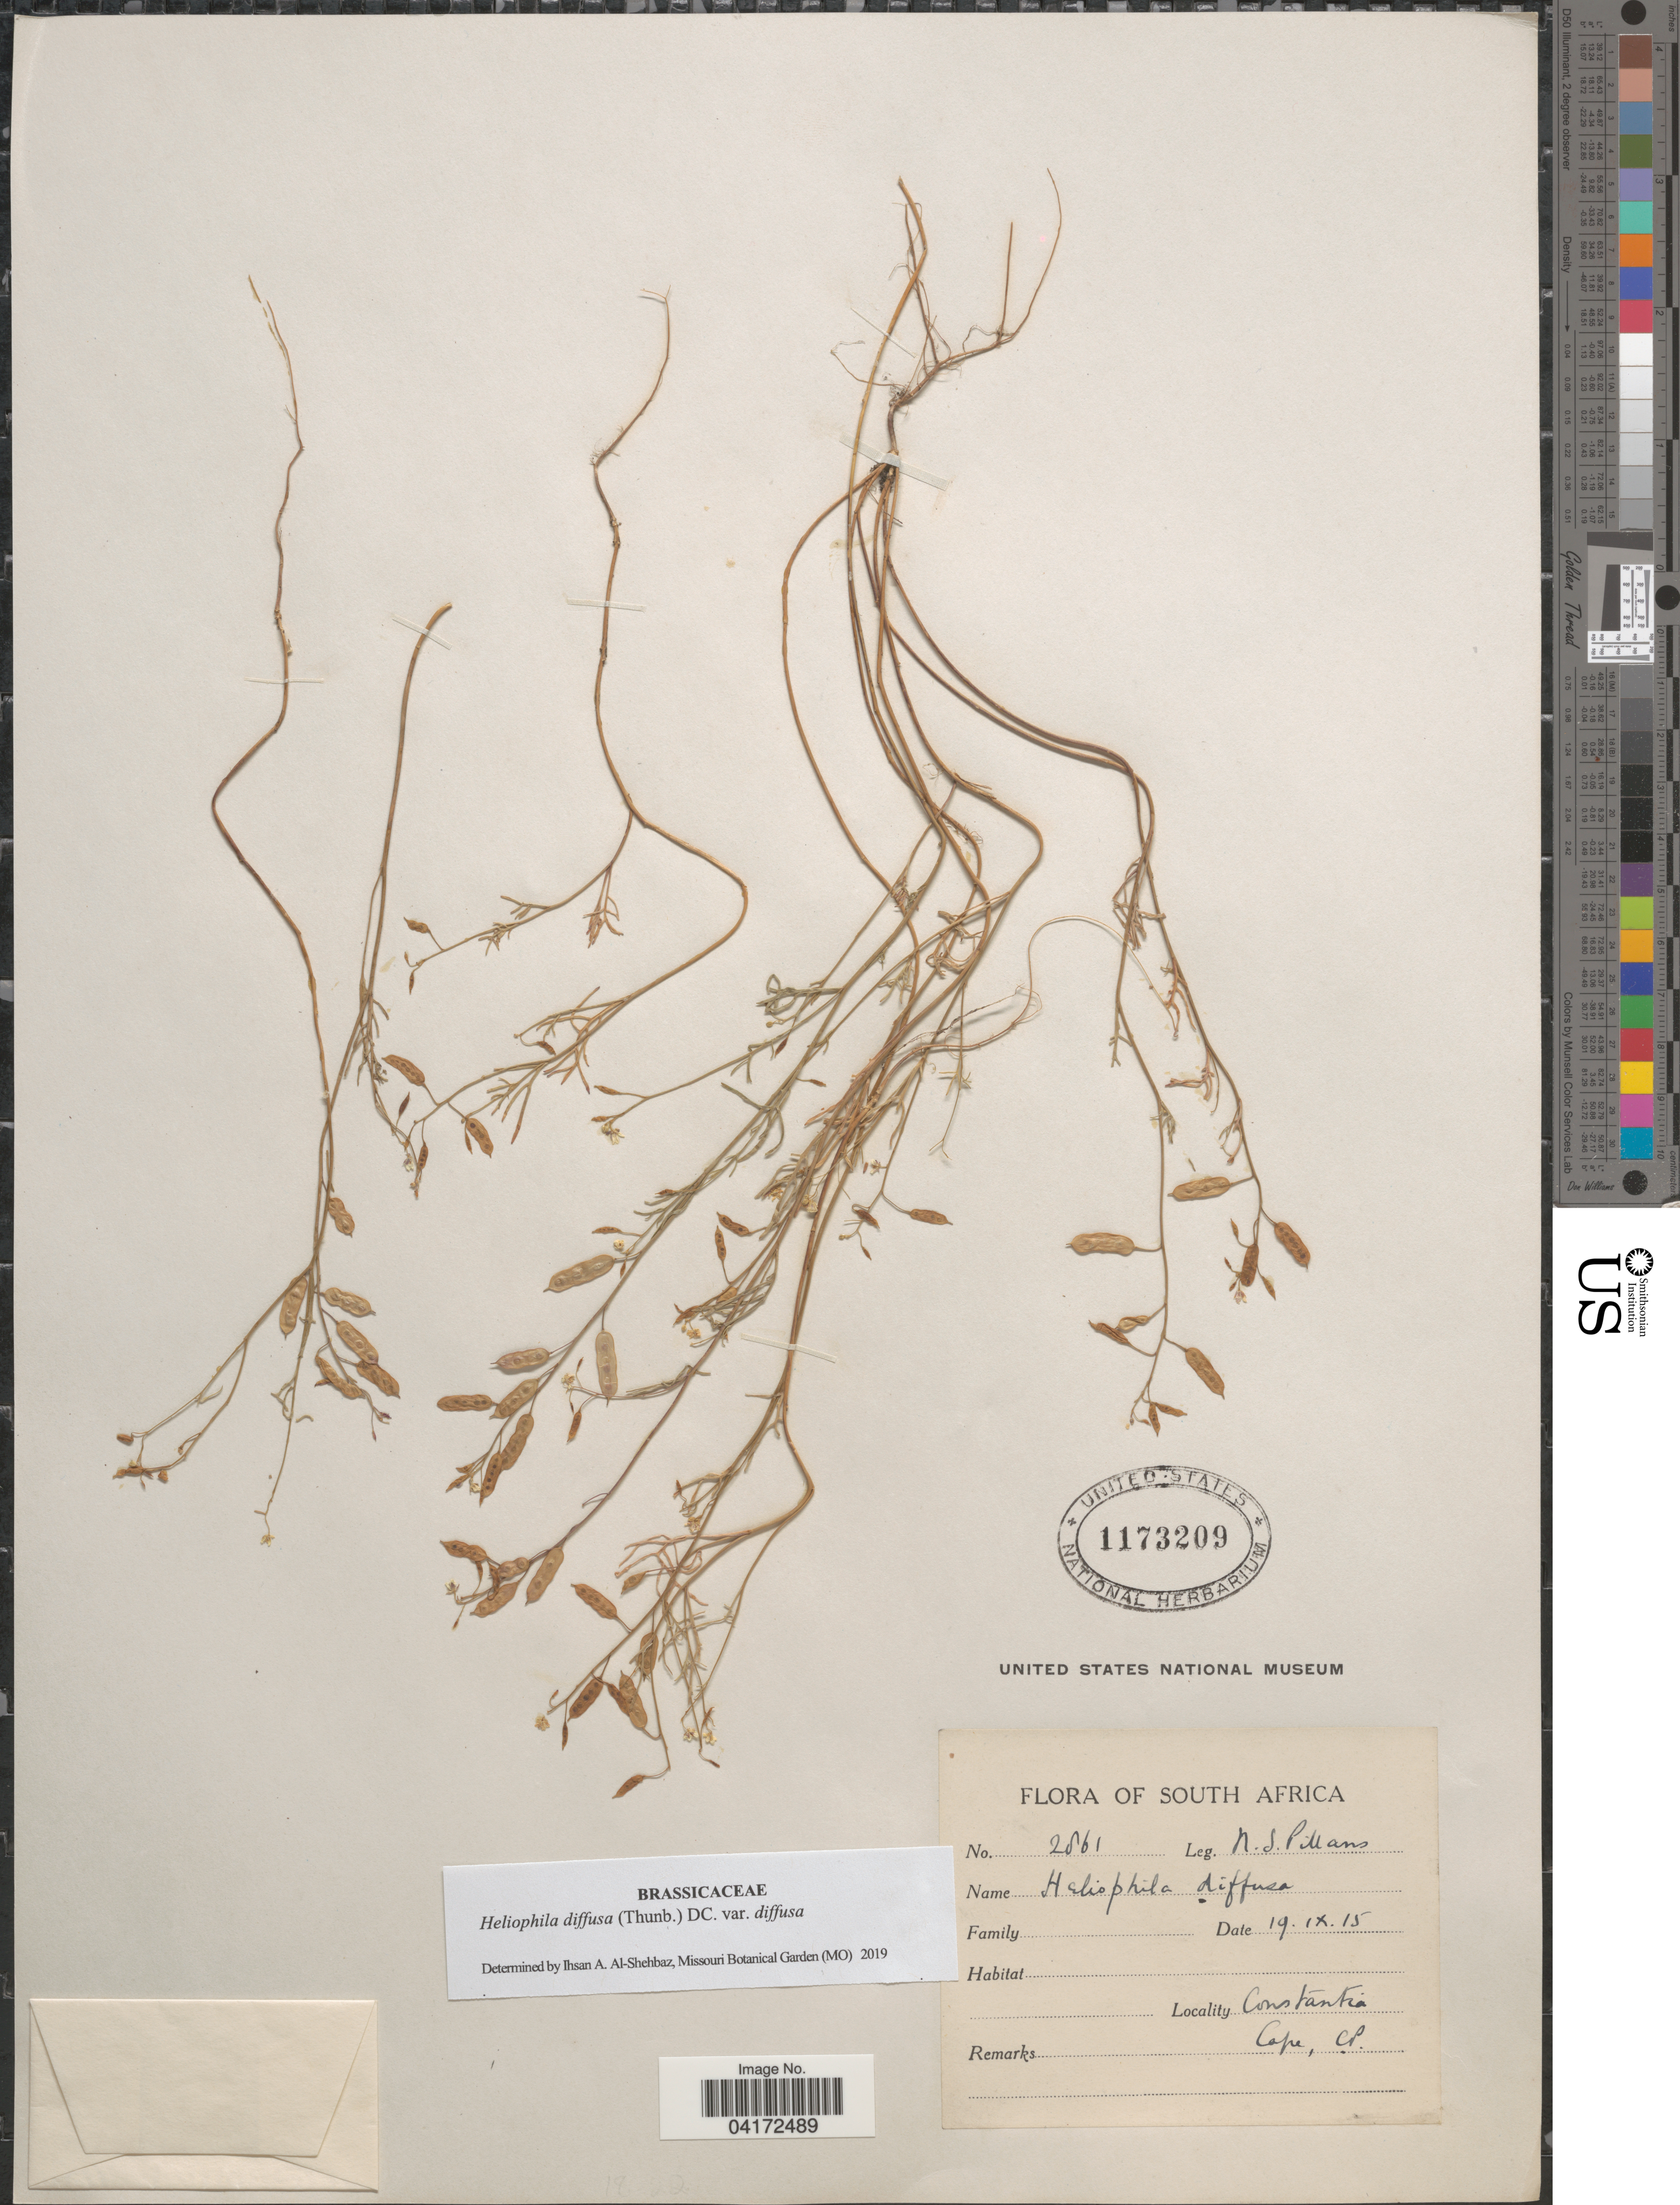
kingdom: Plantae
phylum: Tracheophyta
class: Magnoliopsida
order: Brassicales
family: Brassicaceae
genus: Heliophila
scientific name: Heliophila diffusa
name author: (Thunb.) DC.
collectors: N. S. Pillans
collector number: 2861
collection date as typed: Transcribed d/m/y: 19/9/15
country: South Africa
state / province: Western Cape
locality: Constantia. Cape.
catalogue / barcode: US 1173209